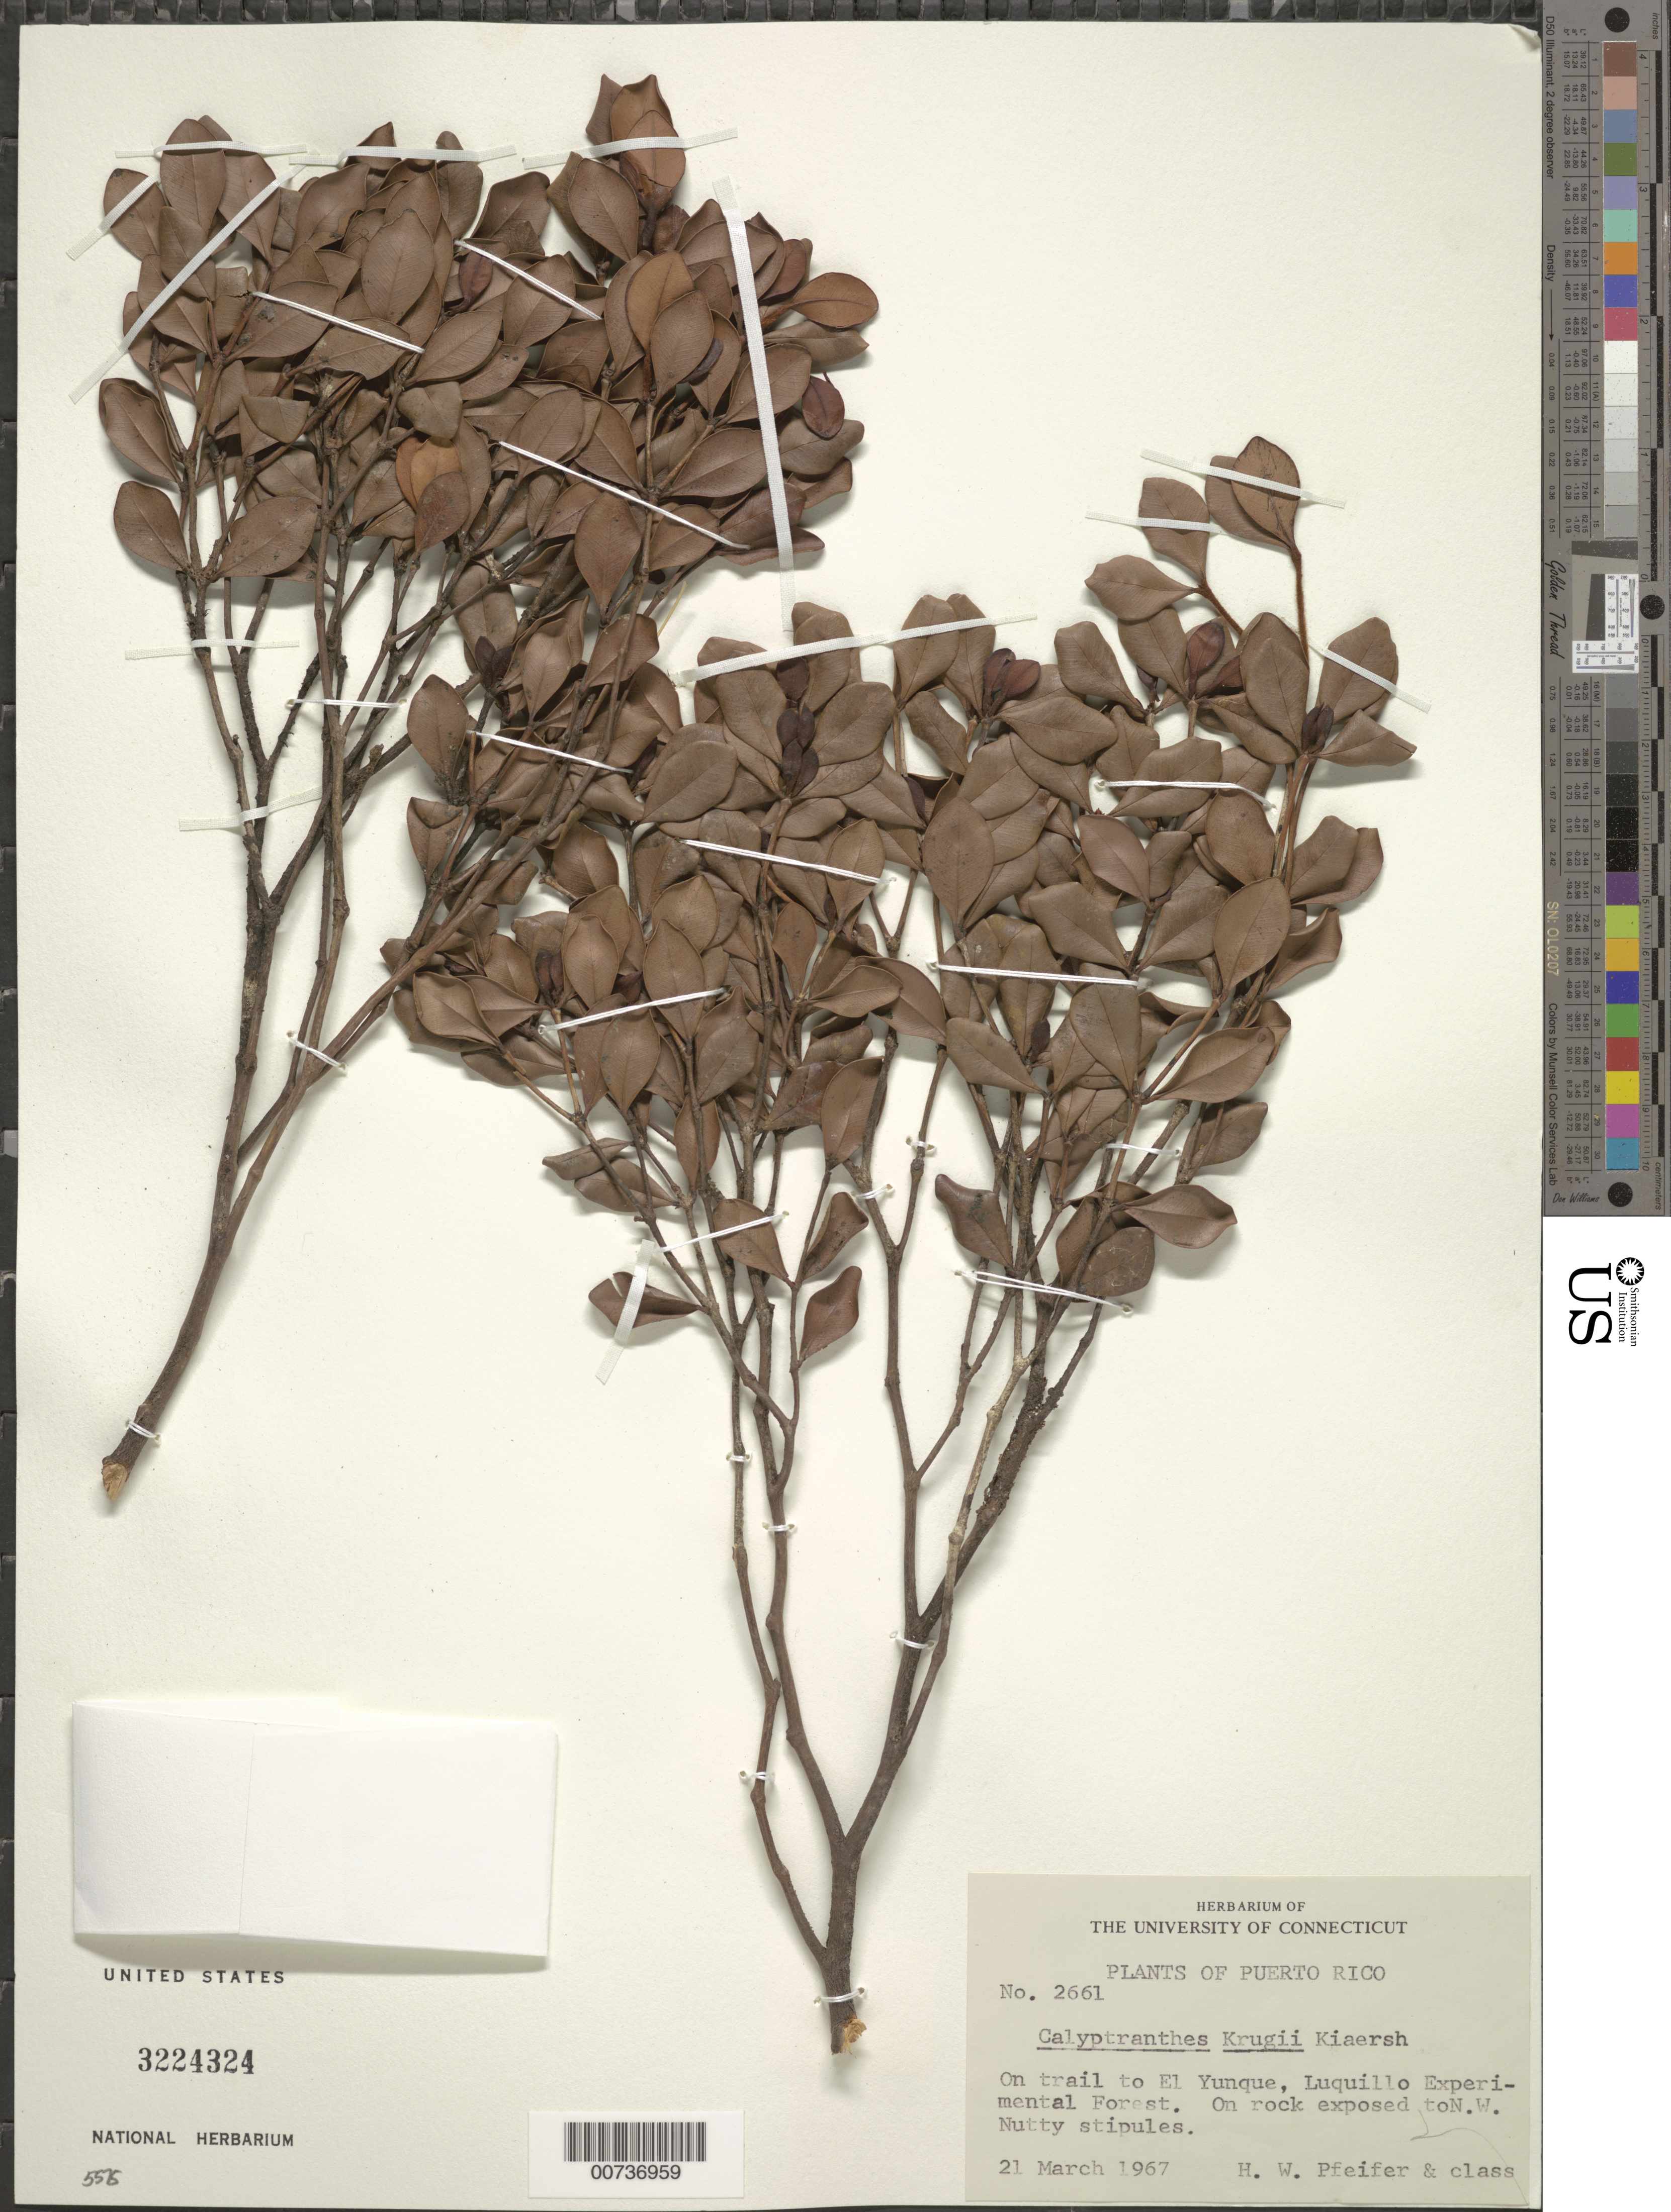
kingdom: Plantae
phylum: Tracheophyta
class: Magnoliopsida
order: Myrtales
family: Myrtaceae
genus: Myrcia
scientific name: Myrcia krugii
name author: (Kiaersk.) E. Lucas & Acev.-Rodr.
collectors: H. W. Pfeifer & Class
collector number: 2661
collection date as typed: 21 Mar 1967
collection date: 1967-03-21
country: Puerto Rico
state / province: Luquillo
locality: On trail to El Yunque, Luquillo Experimental Forest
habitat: On rock exposed to NW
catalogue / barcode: US 3224324